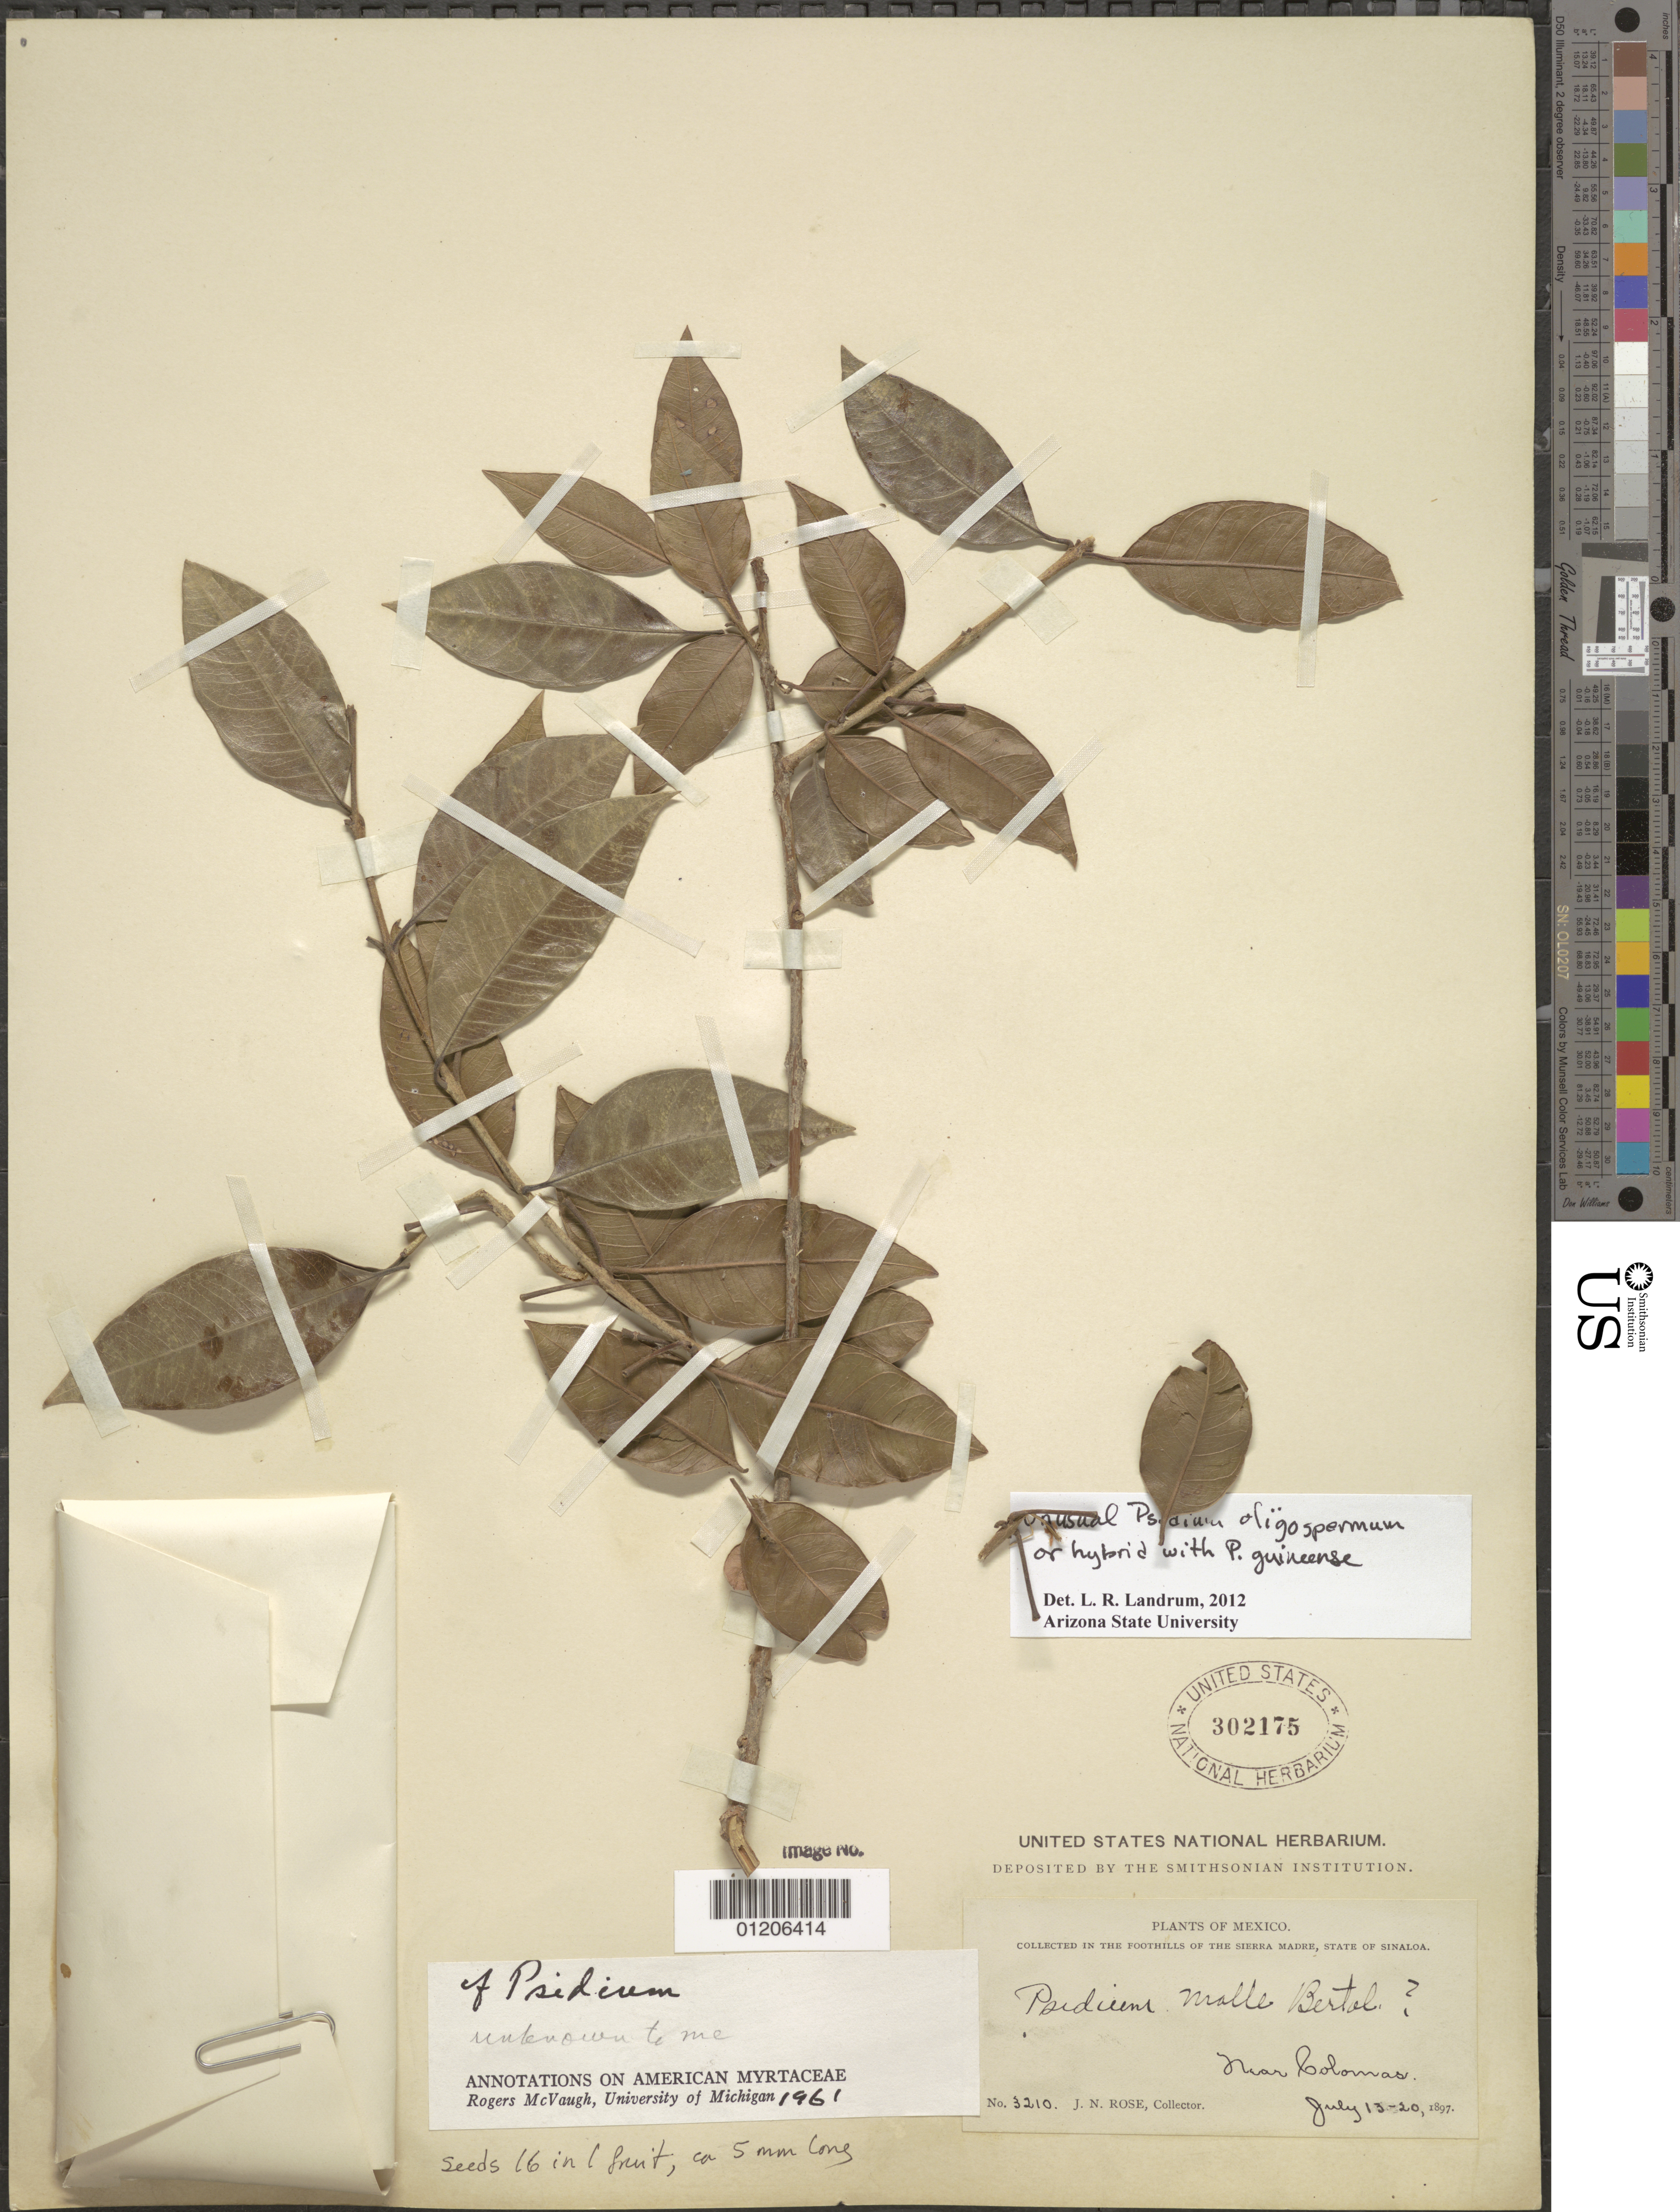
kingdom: Plantae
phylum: Tracheophyta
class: Magnoliopsida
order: Myrtales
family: Myrtaceae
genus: Psidium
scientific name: Psidium oligospermum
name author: Mart. ex DC.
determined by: Landrum, L. R.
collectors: J. N. Rose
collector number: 3210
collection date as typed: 13 Jul 1897 to 20 Jul 1897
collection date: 1897-07-13/1897-07-20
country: Mexico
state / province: Sinaloa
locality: In the foothills of the Sierra Madre, State of Sinaloa. Near Colomas.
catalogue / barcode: US 302175